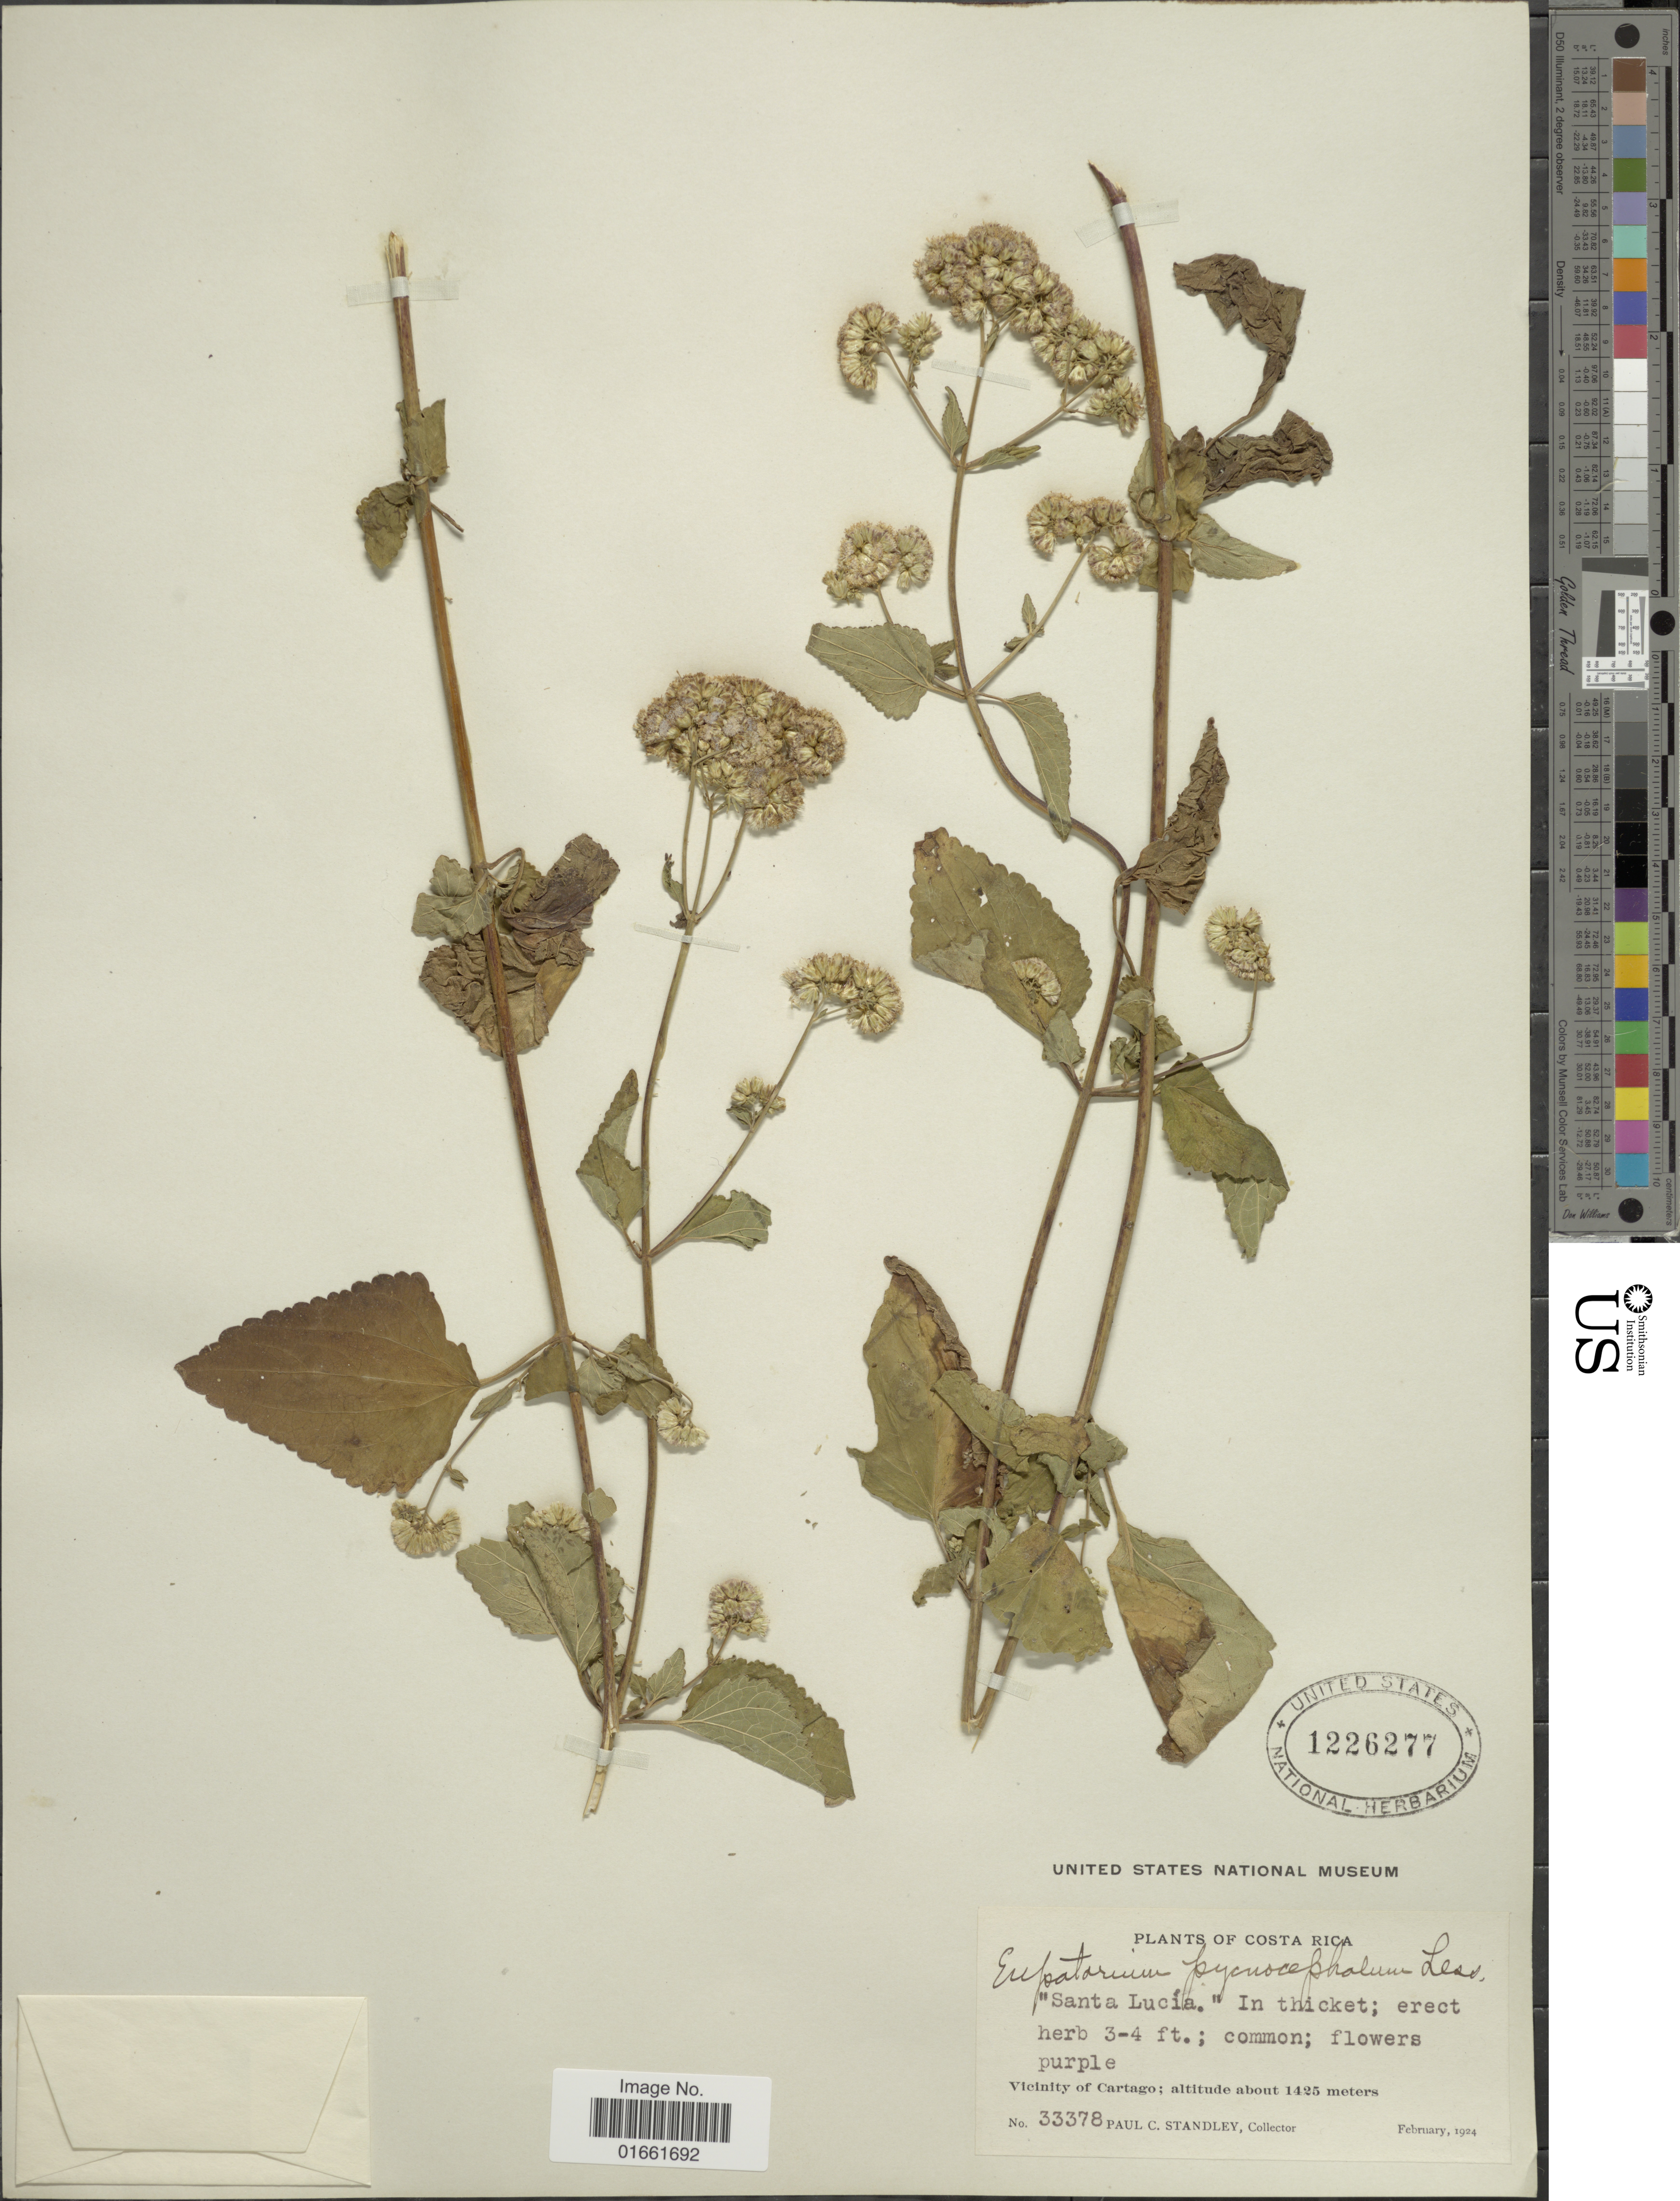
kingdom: Plantae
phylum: Tracheophyta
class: Magnoliopsida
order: Asterales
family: Asteraceae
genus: Fleischmannia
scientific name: Fleischmannia pratensis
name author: (Klatt) R.M. King & H. Rob.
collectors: P. C. Standley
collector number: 33378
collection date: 1924-02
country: Costa Rica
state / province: Cartago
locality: Santa Lucia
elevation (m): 1425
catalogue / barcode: US 1226277